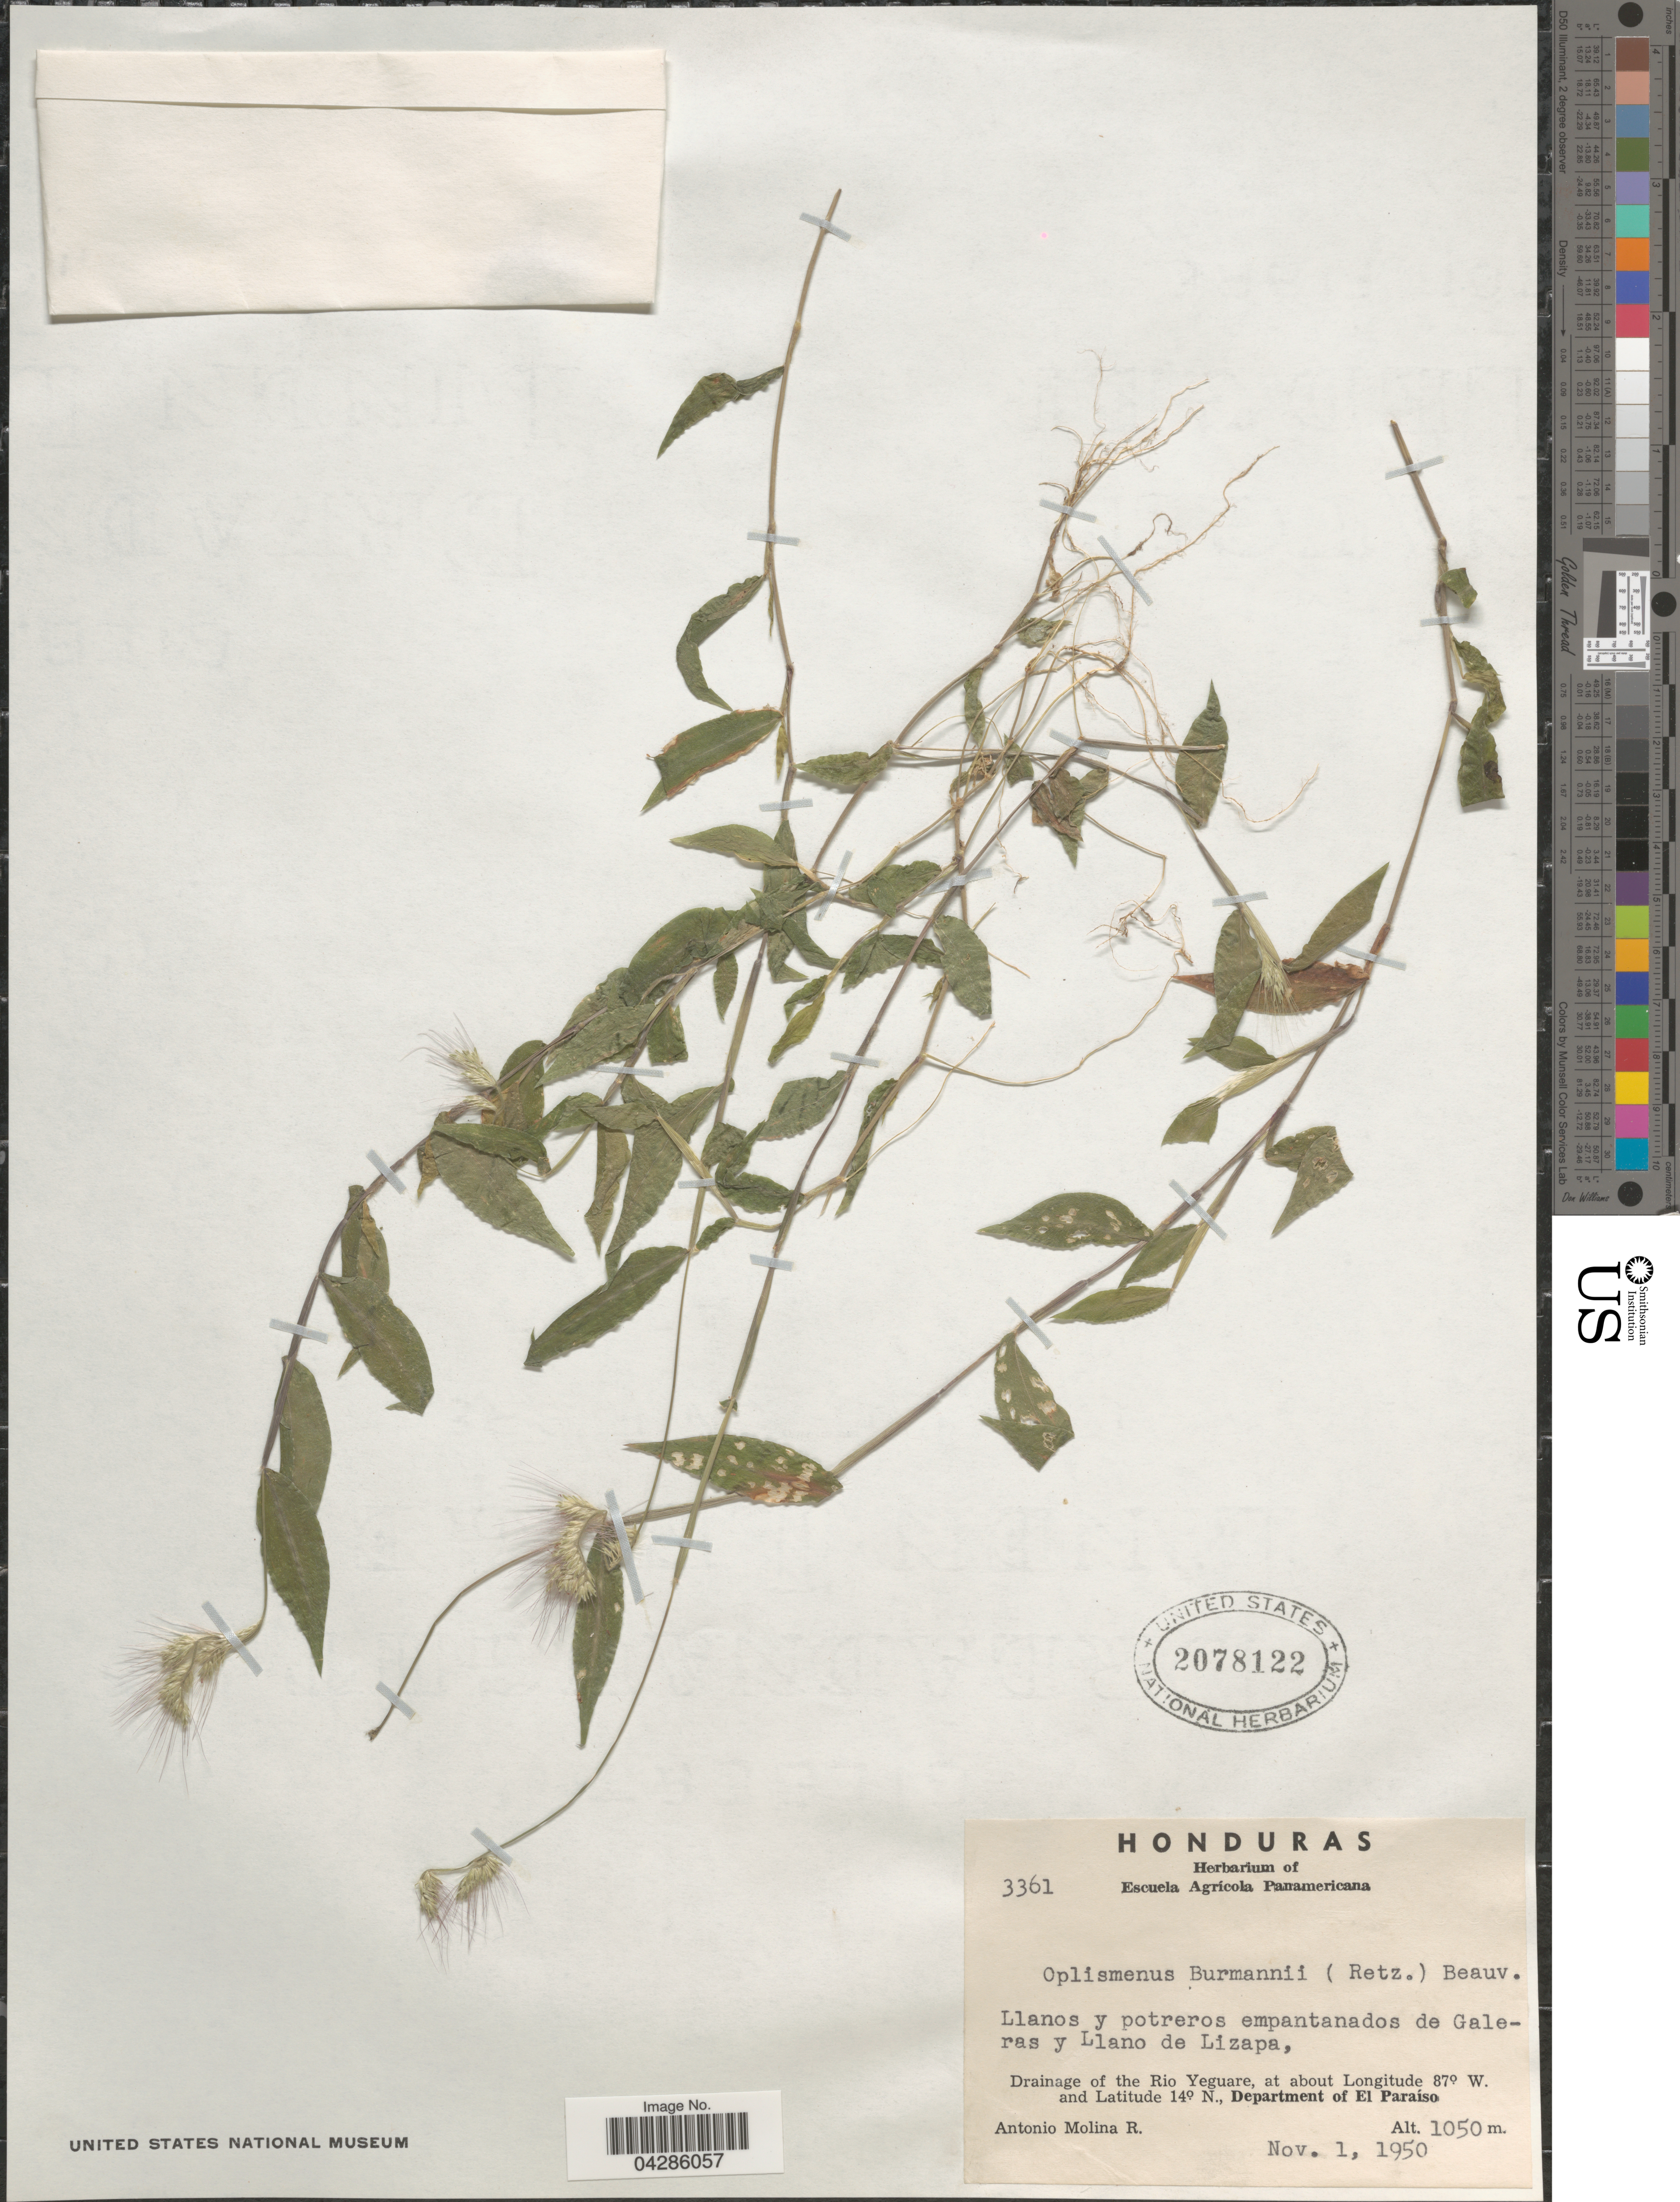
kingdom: Plantae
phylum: Tracheophyta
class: Liliopsida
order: Poales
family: Poaceae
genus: Oplismenus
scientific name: Oplismenus burmannii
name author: (Retz.) P. Beauv.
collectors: A. Molina R.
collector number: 3361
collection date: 1950-11-01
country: Honduras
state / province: El Paraiso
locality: Llanos y potreros empantanados de Galeras y Llano de Lizapa, Drainage of the Rio Yeguare, Department of El Paraíso.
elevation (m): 1050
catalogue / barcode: US 2078122